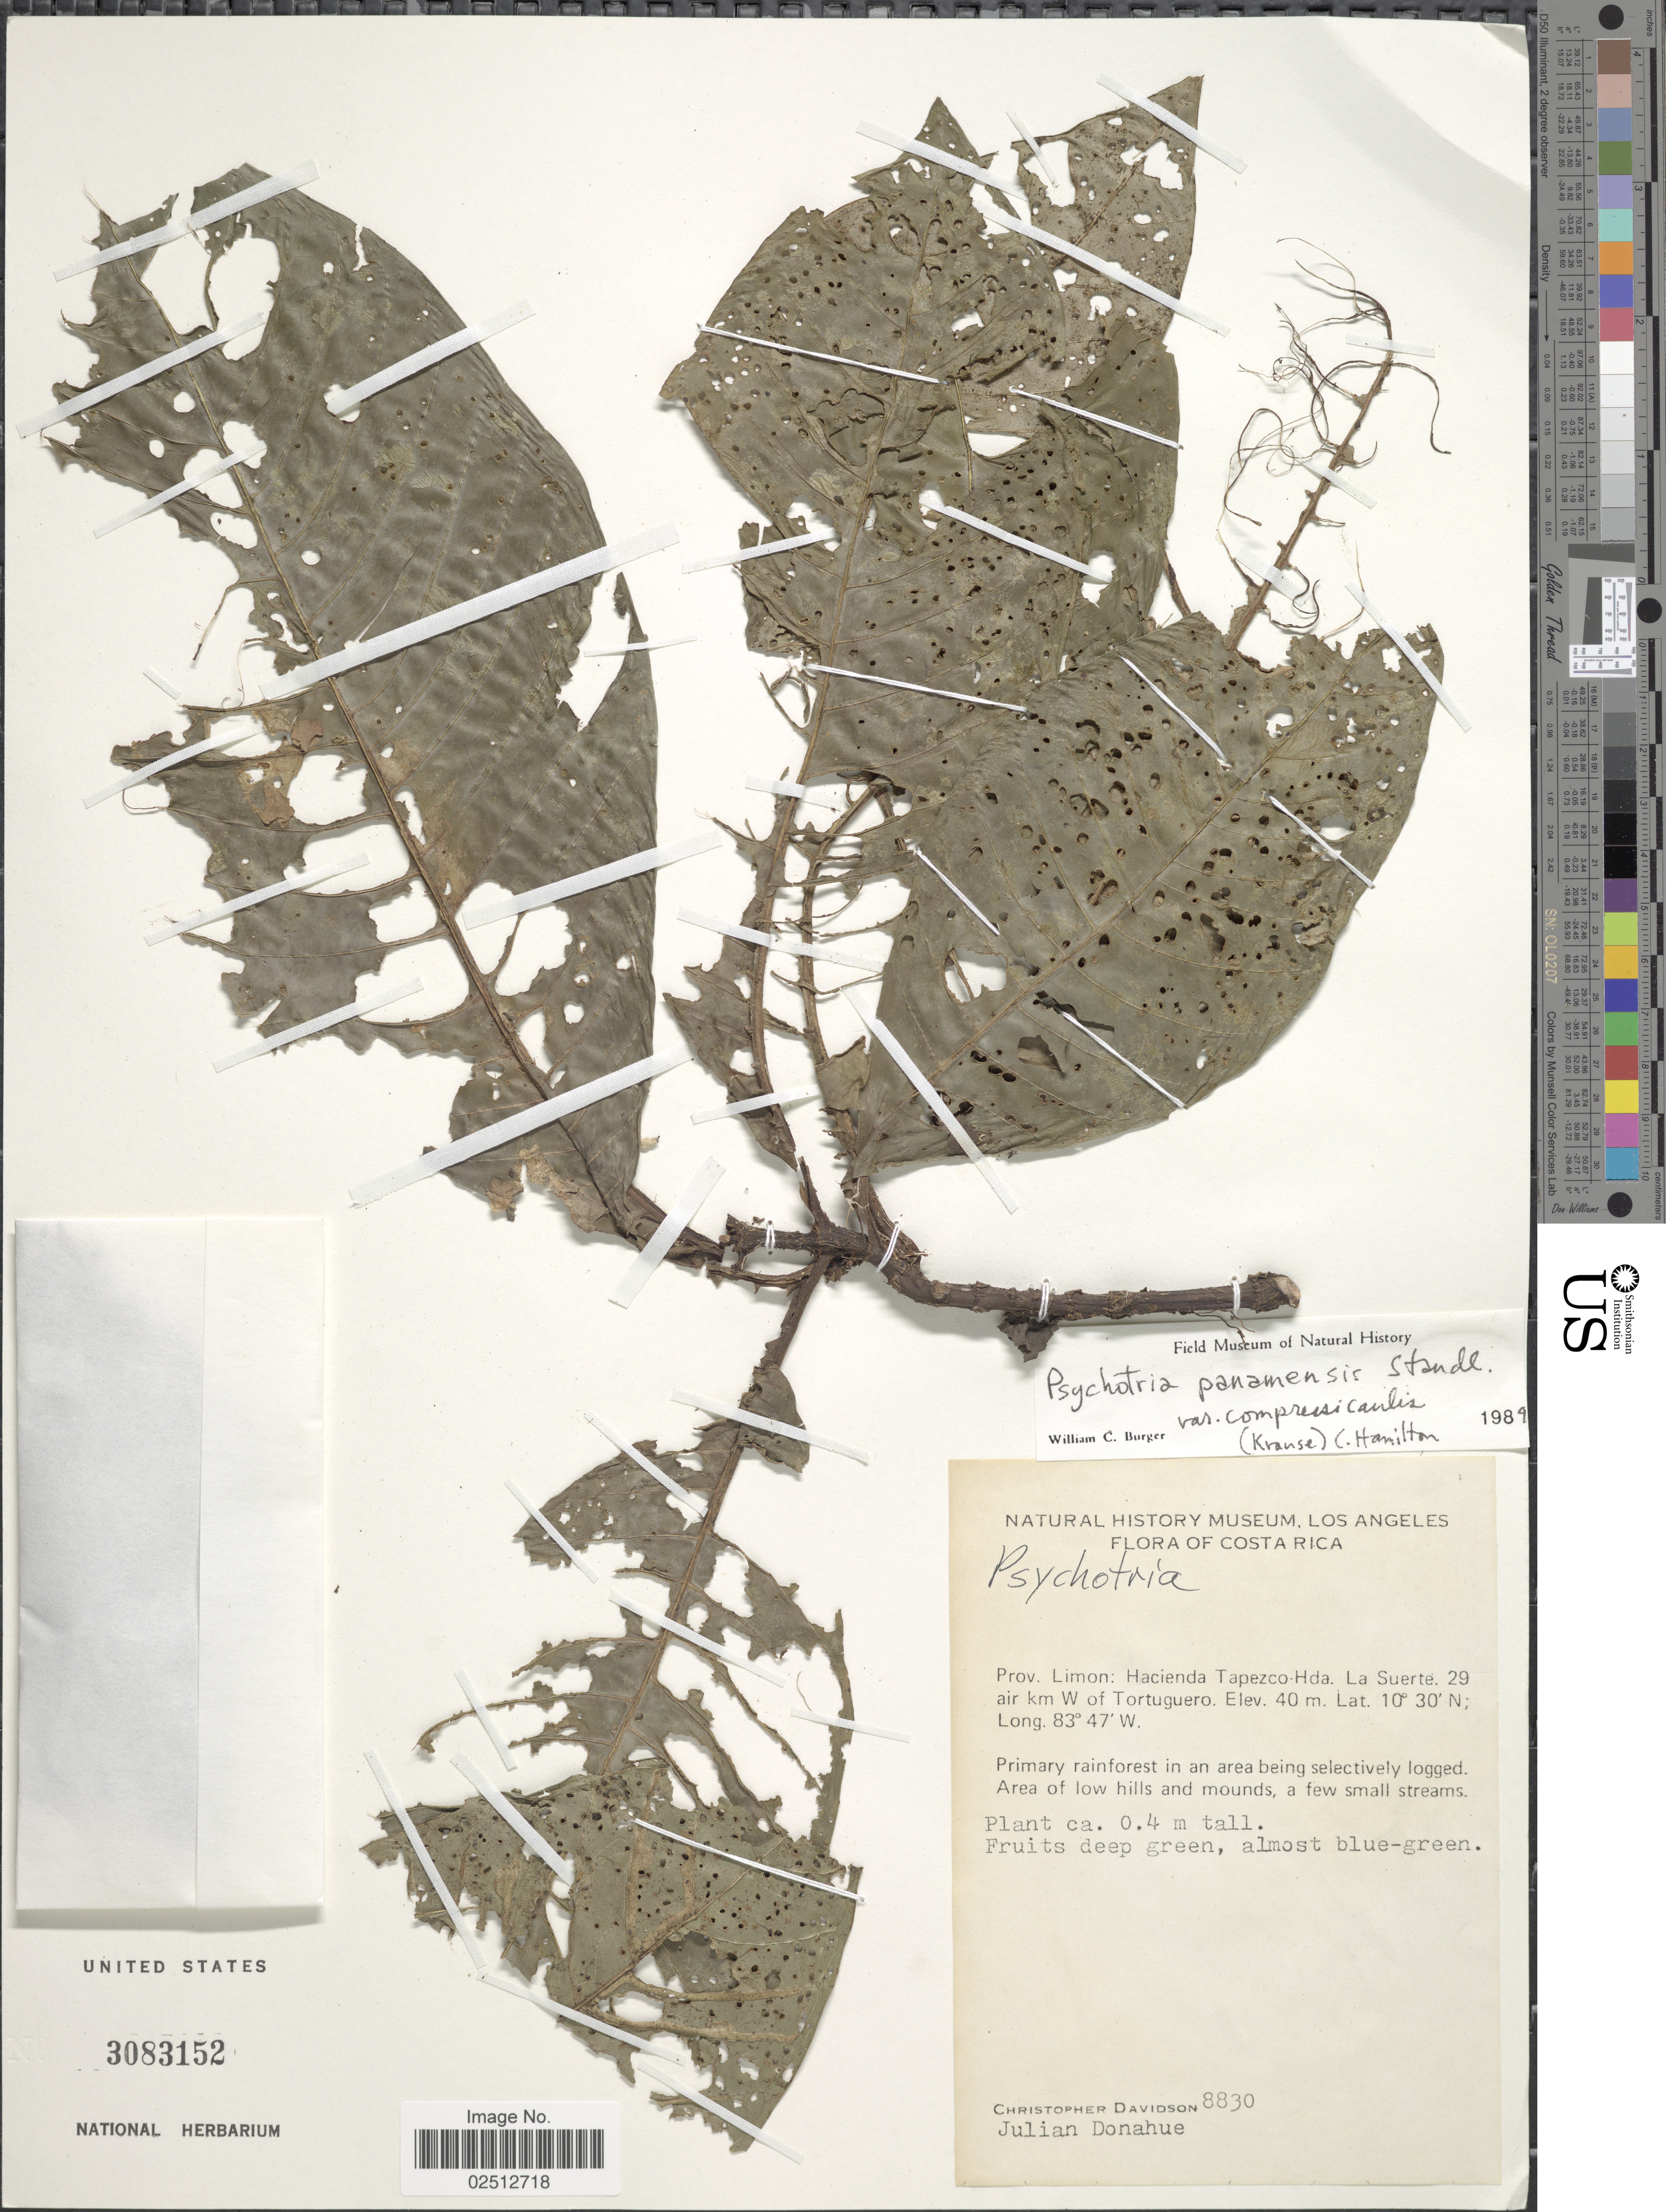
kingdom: Plantae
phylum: Tracheophyta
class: Magnoliopsida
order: Gentianales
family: Rubiaceae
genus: Psychotria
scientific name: Psychotria panamensis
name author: Standl.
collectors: C. Davidson & J. Donahue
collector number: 8830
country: Costa Rica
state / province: Limón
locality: Hacienda Tapezco Hda. La Suerte 29 air km W of Tortuguero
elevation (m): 40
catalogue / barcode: US 3083152